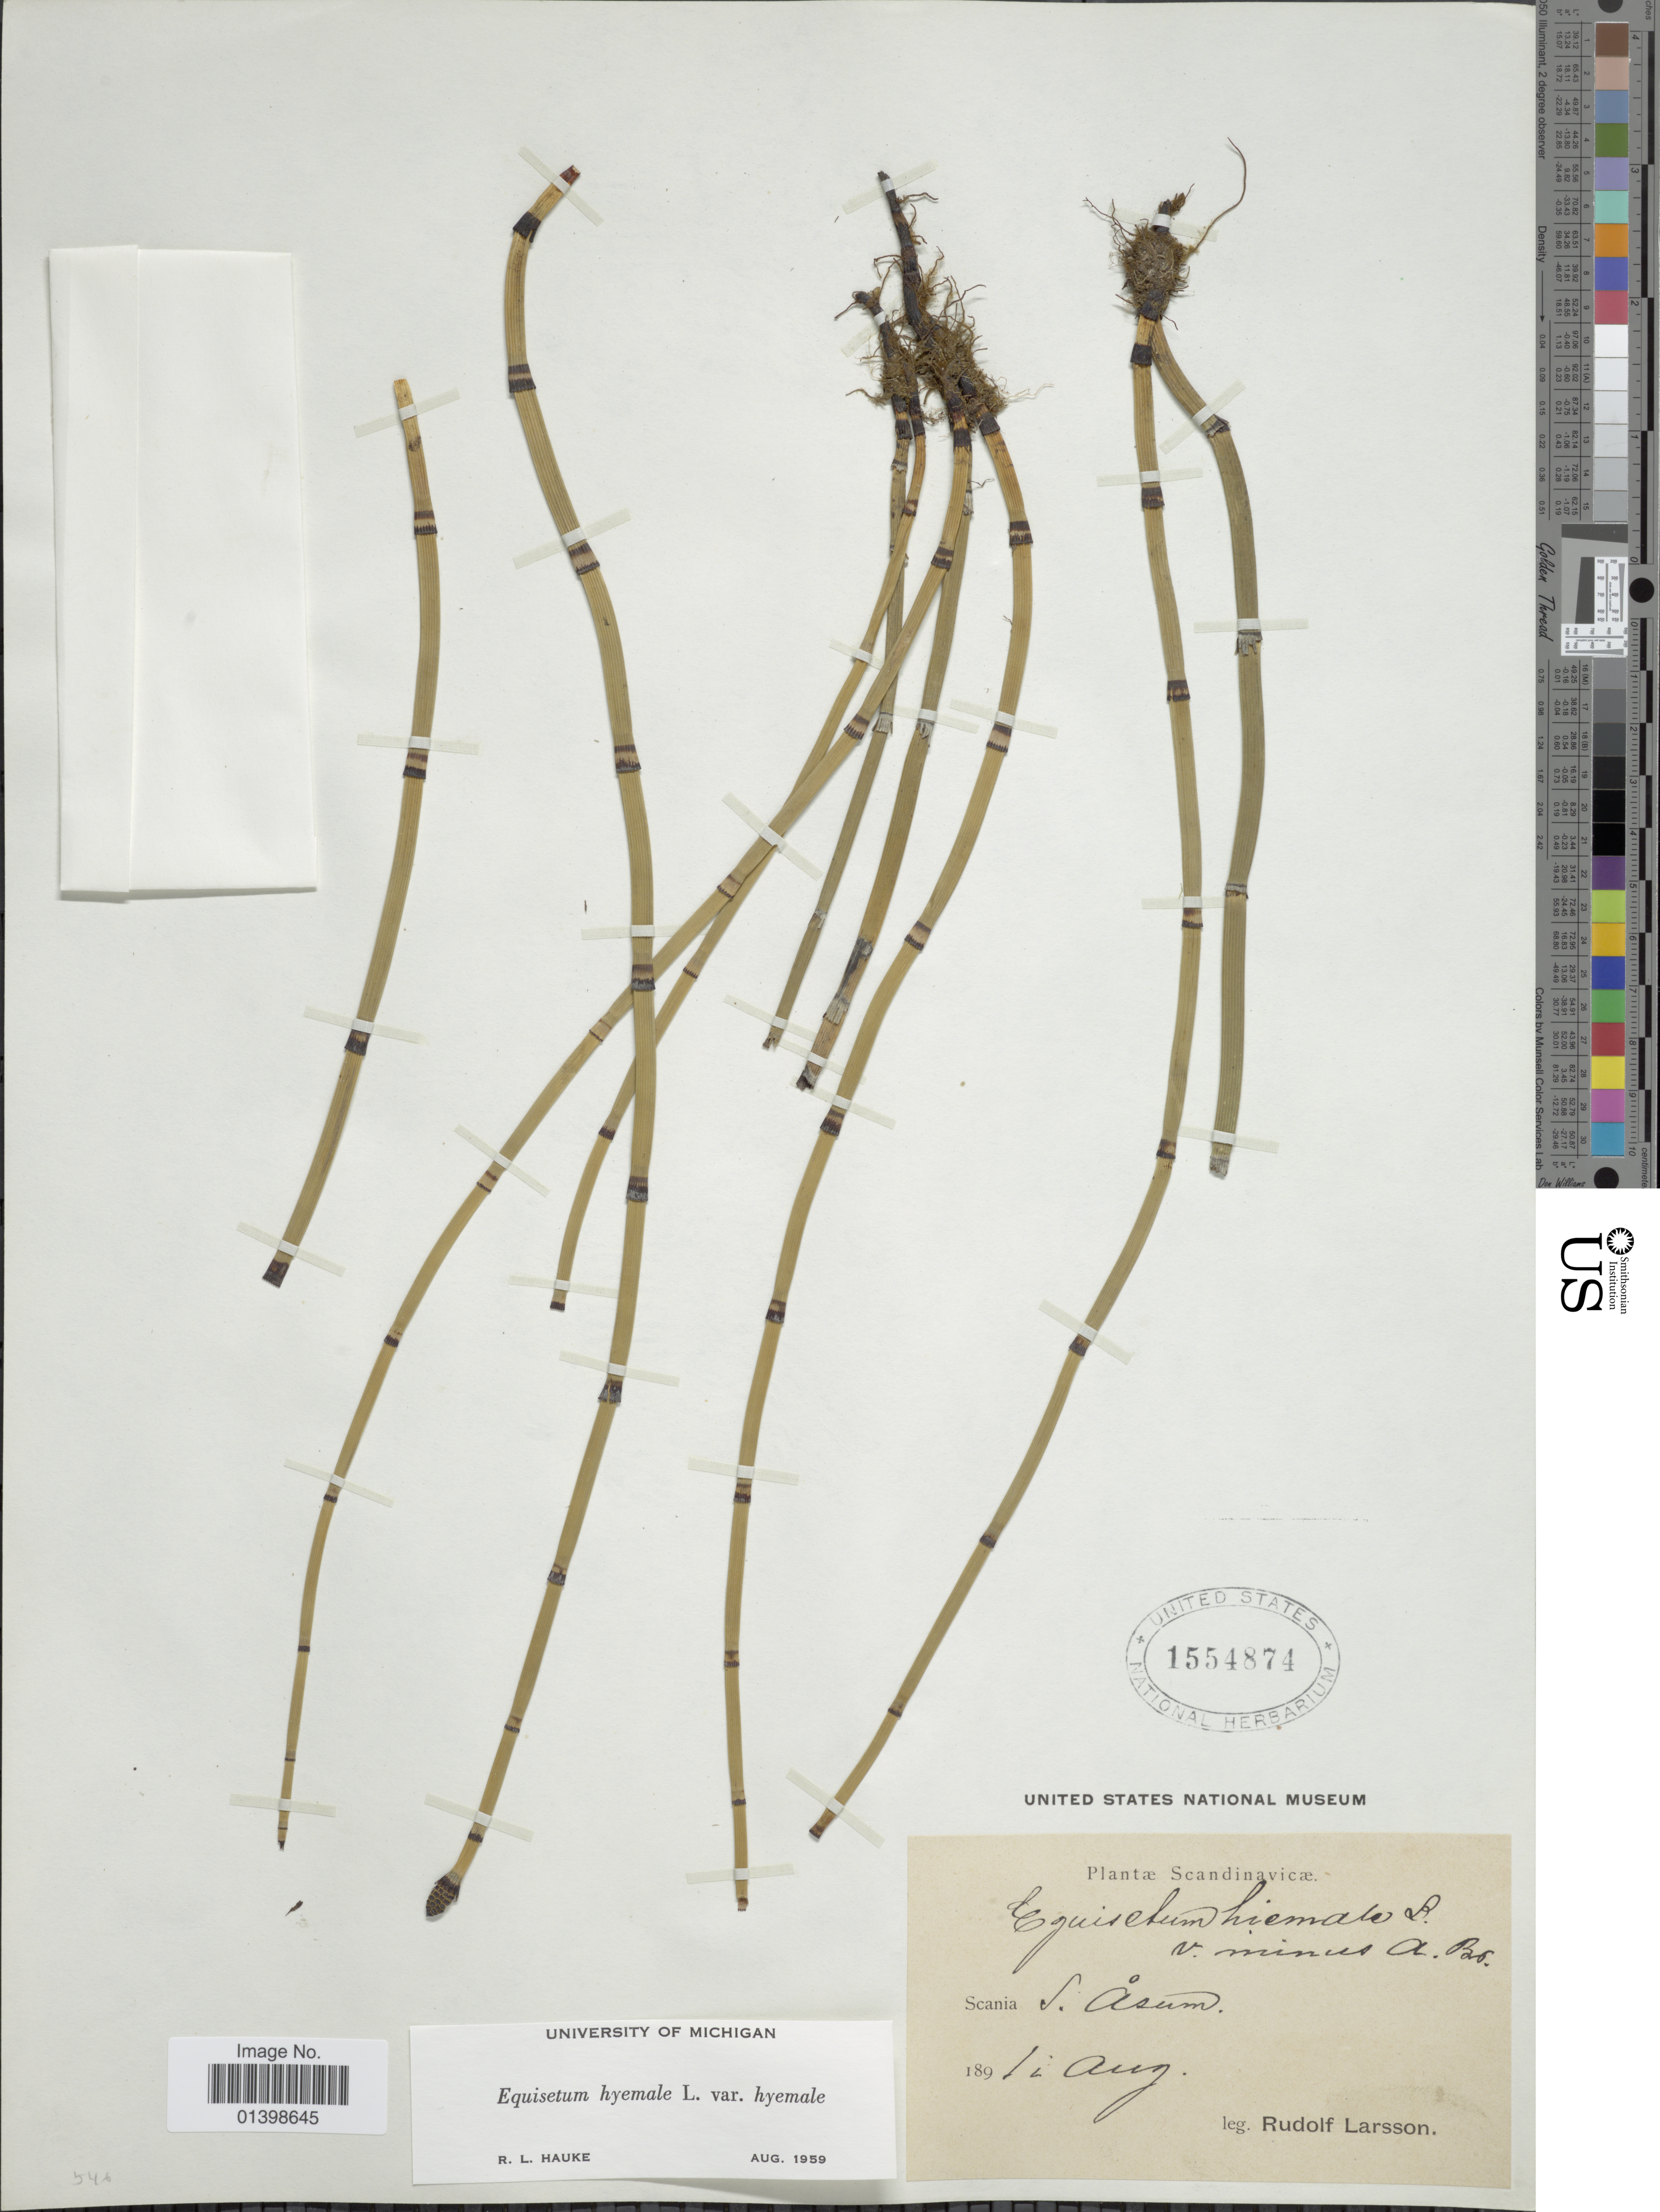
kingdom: Plantae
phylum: Tracheophyta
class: Polypodiopsida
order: Equisetales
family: Equisetaceae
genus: Equisetum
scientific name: Equisetum hyemale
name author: L.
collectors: R. Larsson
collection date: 1891-08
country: Sweden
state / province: Skåne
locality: Södra Åsum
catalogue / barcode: US 1554874